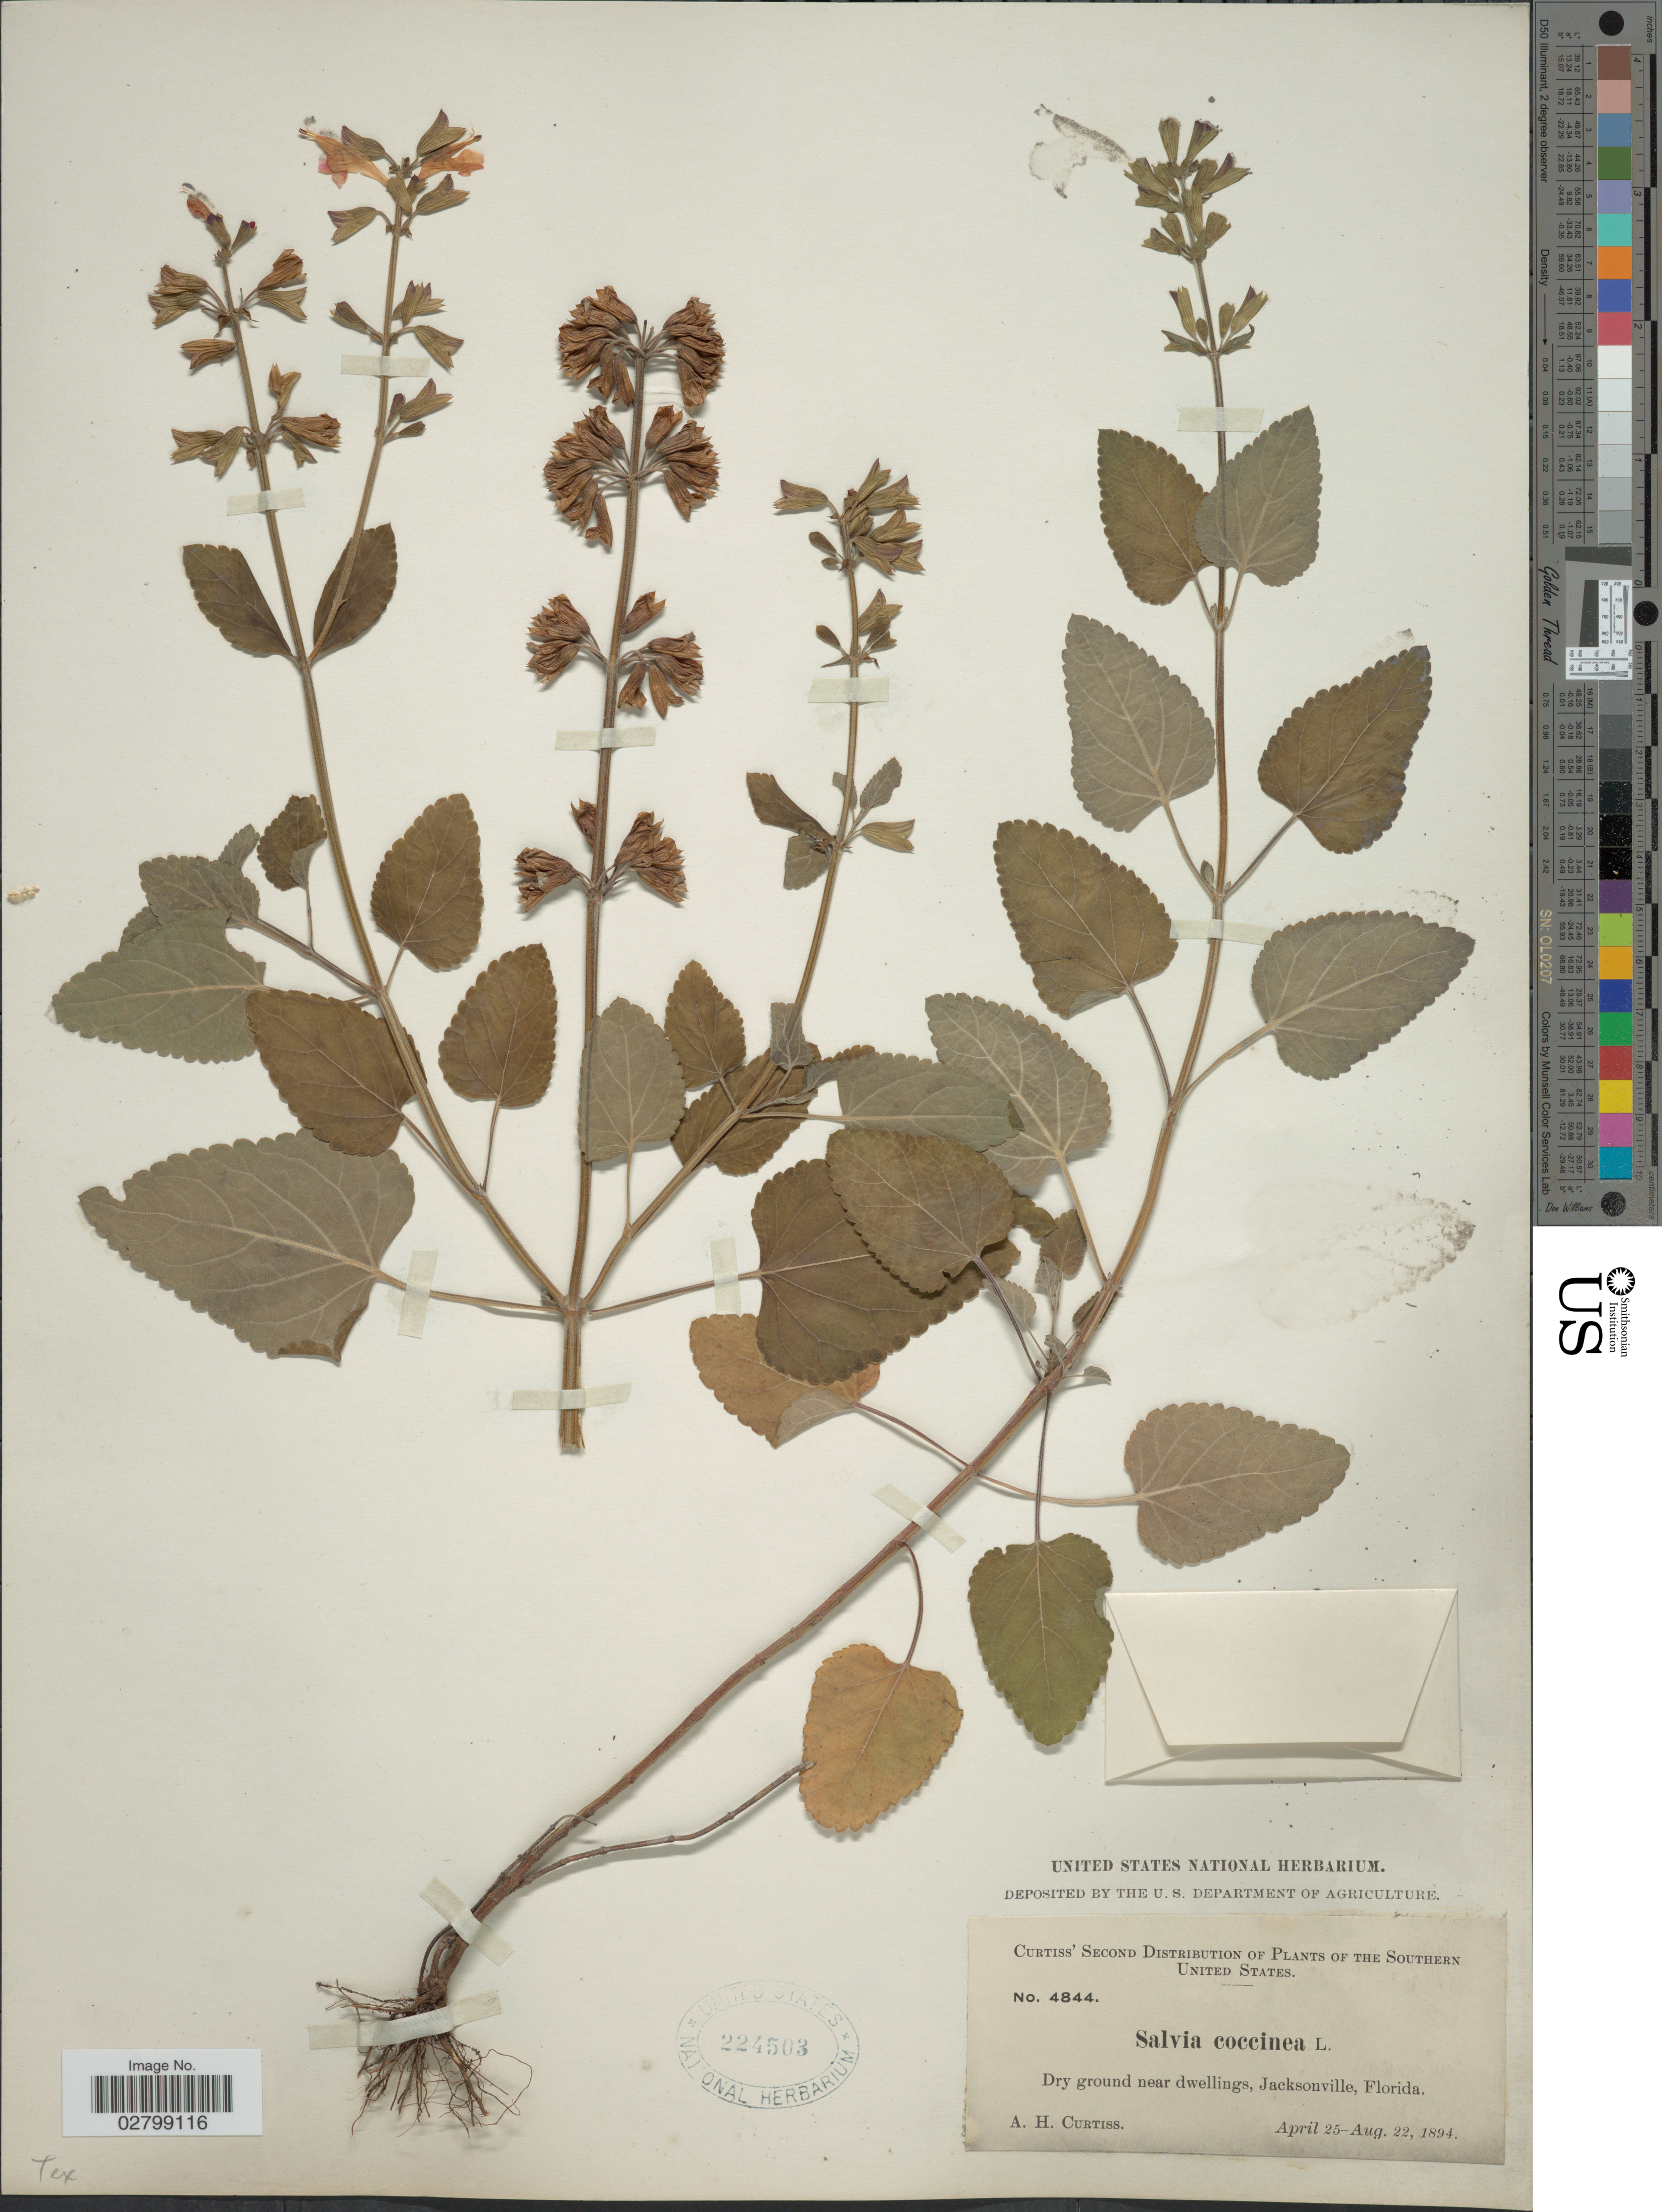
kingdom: Plantae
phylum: Tracheophyta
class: Magnoliopsida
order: Lamiales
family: Lamiaceae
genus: Salvia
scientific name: Salvia coccinea 'Naples Lavender'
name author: L. f. ex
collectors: A. H. Curtiss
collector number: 4844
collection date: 1894-04-25/1894-08-22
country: United States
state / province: Florida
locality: Dry ground near dwellings, Jacksonville.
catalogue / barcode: US 224503